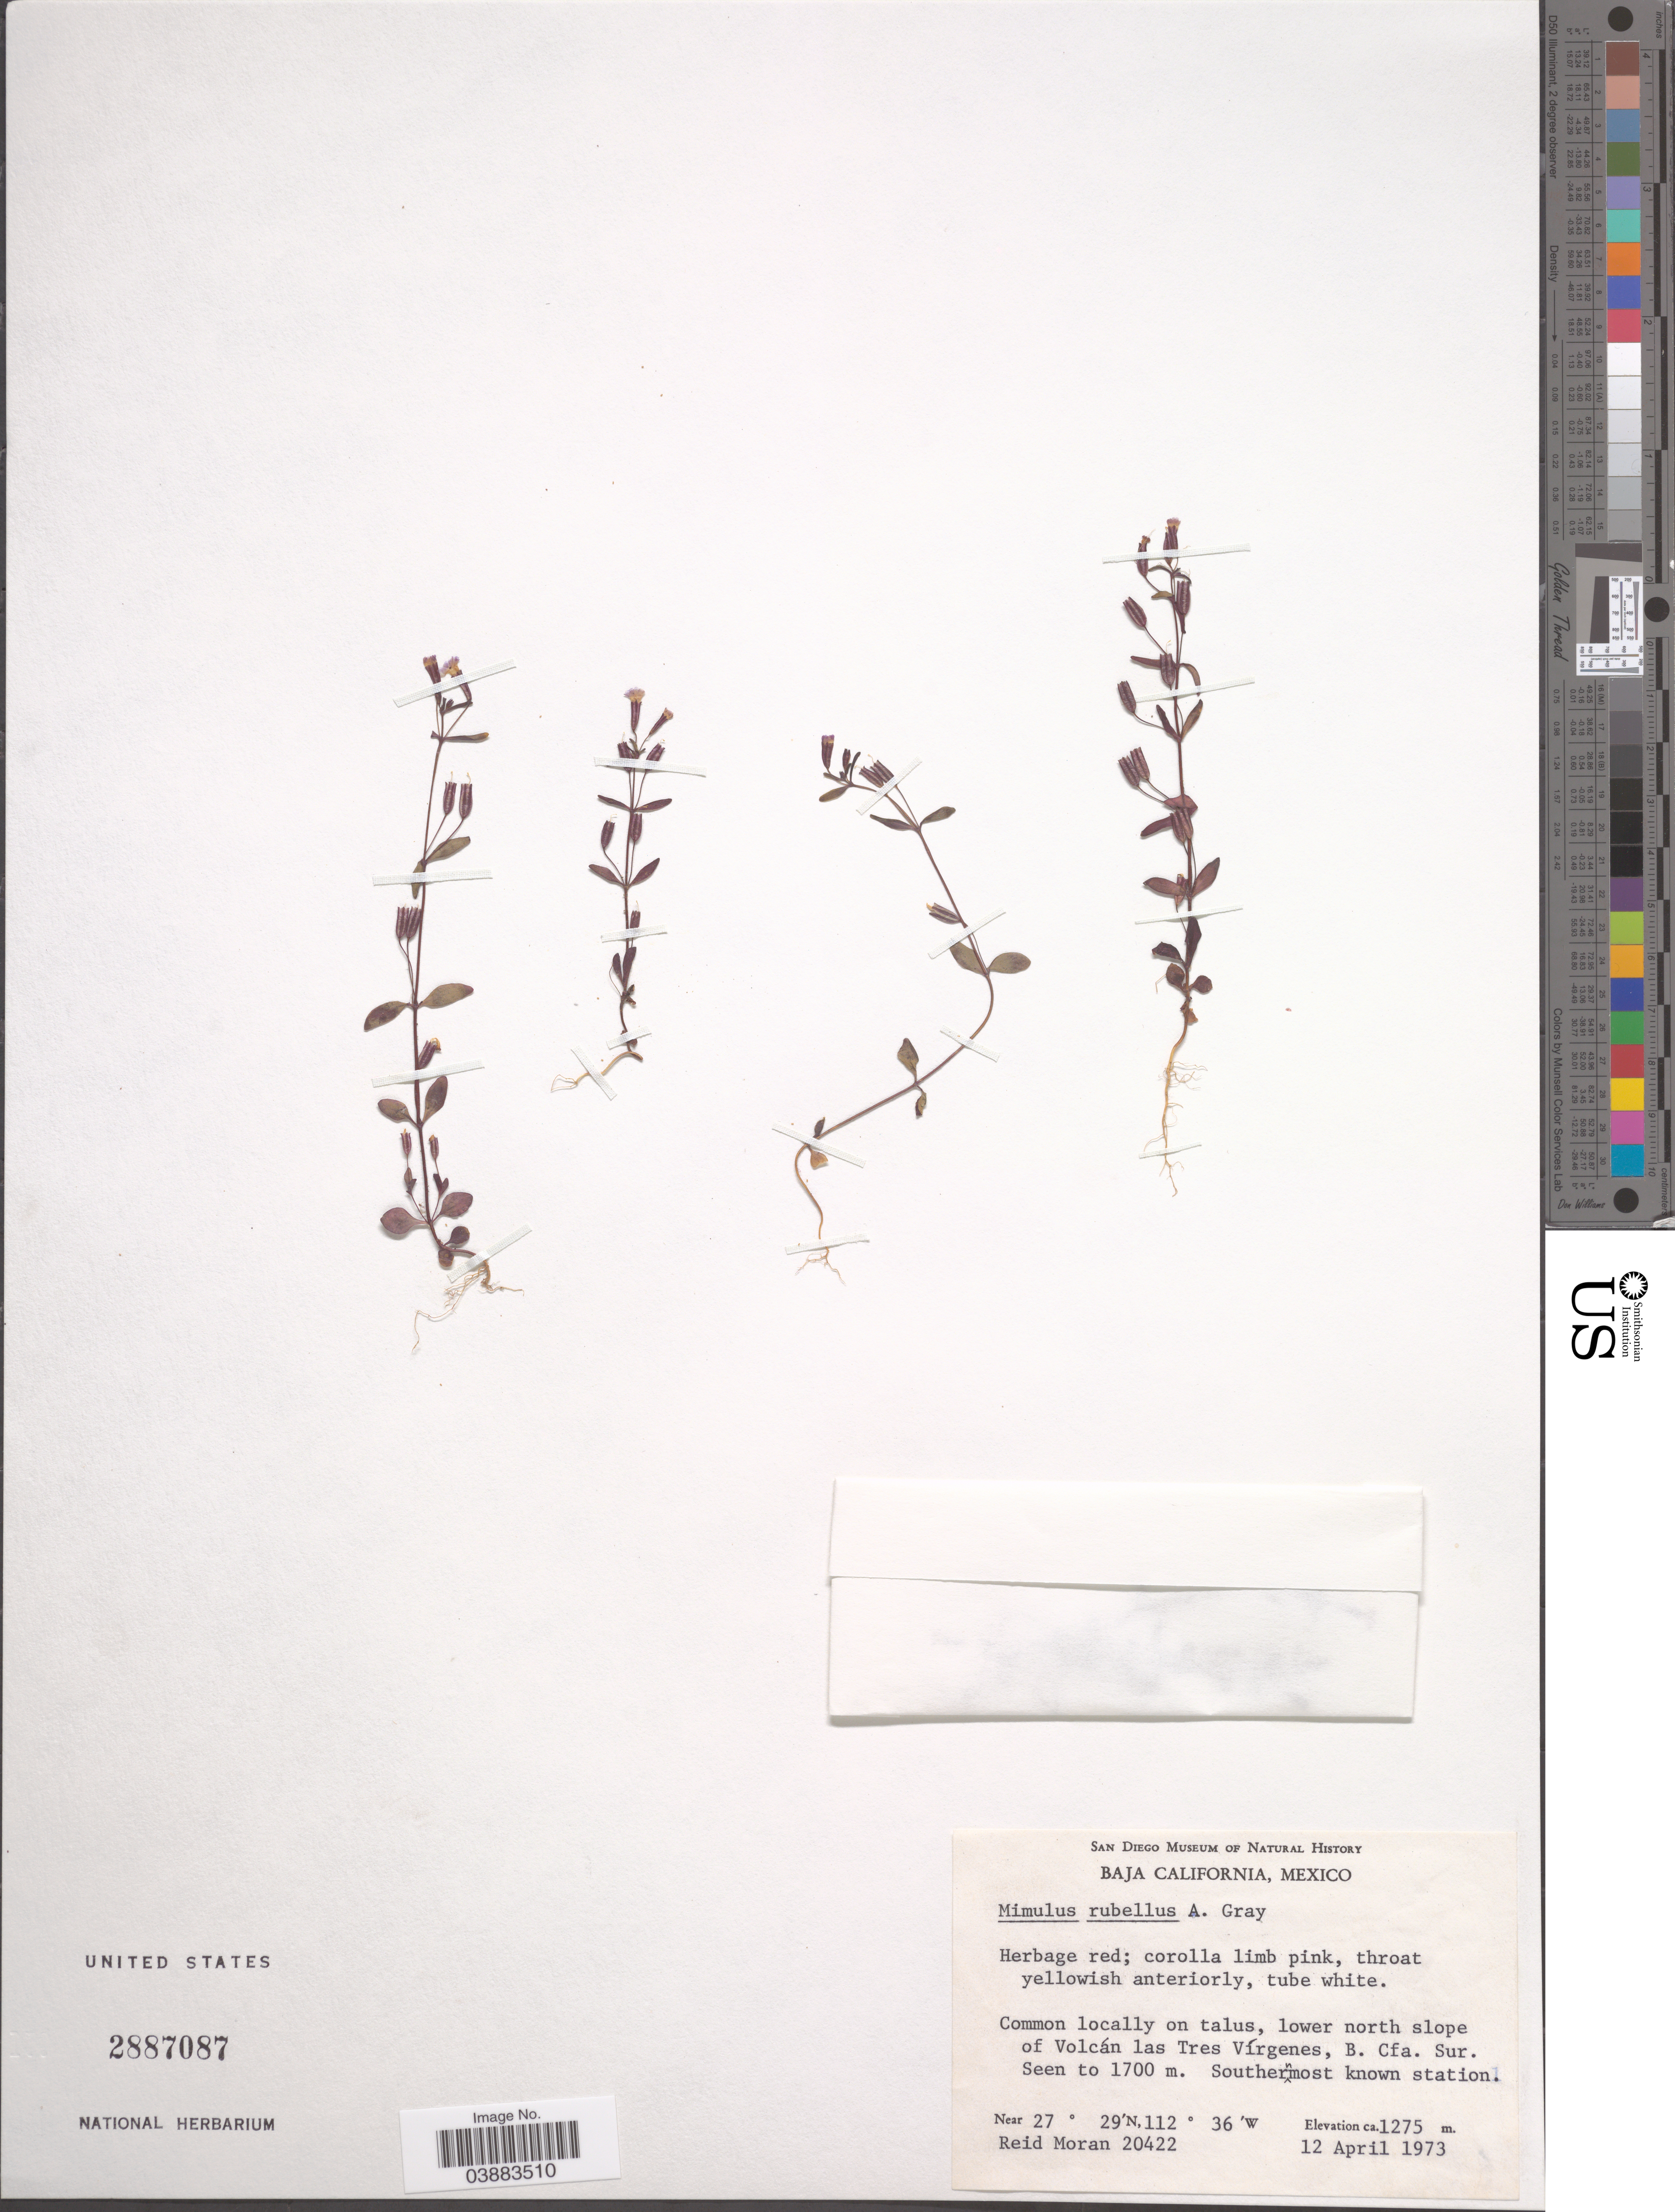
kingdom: Plantae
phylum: Tracheophyta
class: Magnoliopsida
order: Lamiales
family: Phrymaceae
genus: Mimulus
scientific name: Mimulus rubellus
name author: A. Gray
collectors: R. V. Moran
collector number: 20422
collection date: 1973-04-12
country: Mexico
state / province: Baja California Sur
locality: Lower north slope of Volcán las Tres Vírgenes. Southernmost known station.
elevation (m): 1275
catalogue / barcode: US 2887087